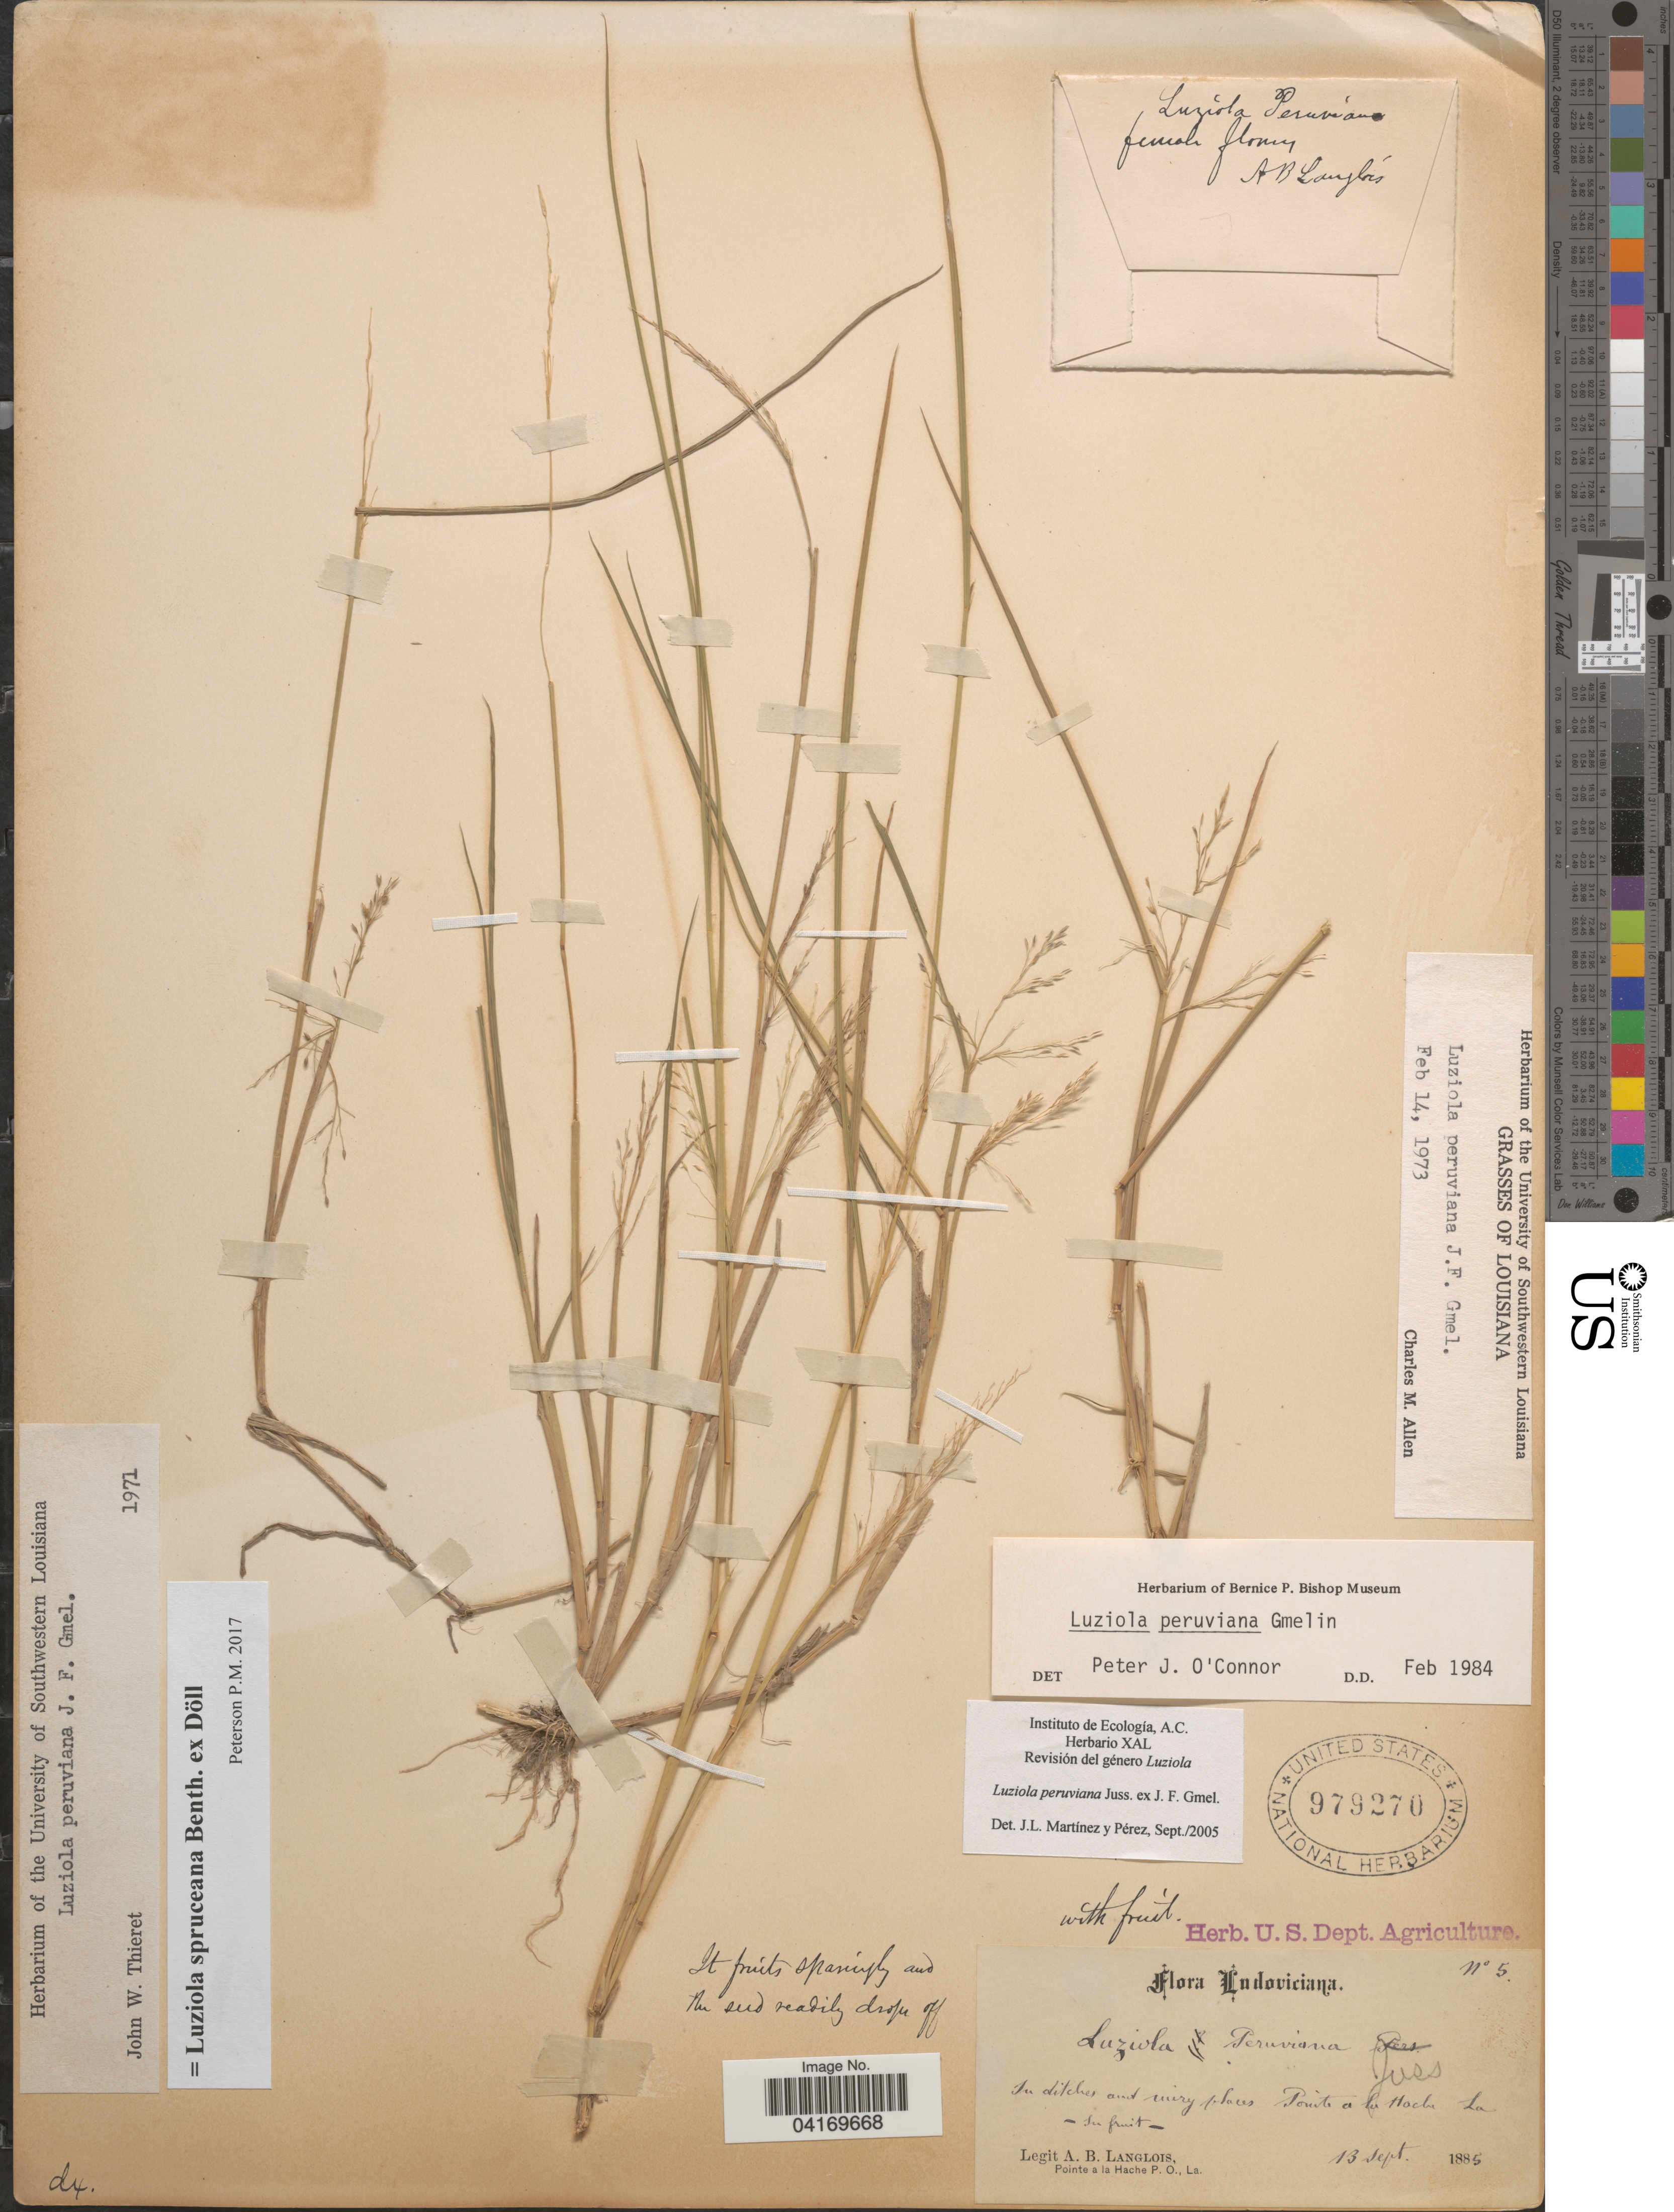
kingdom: Plantae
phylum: Tracheophyta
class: Liliopsida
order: Poales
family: Poaceae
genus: Luziola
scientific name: Luziola spruceana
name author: Benth. ex Döll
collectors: A. Langlois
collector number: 5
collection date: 1885-09-13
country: United States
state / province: Louisiana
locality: In ditches and miry places Pointe a la Hache.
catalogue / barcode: US 979270